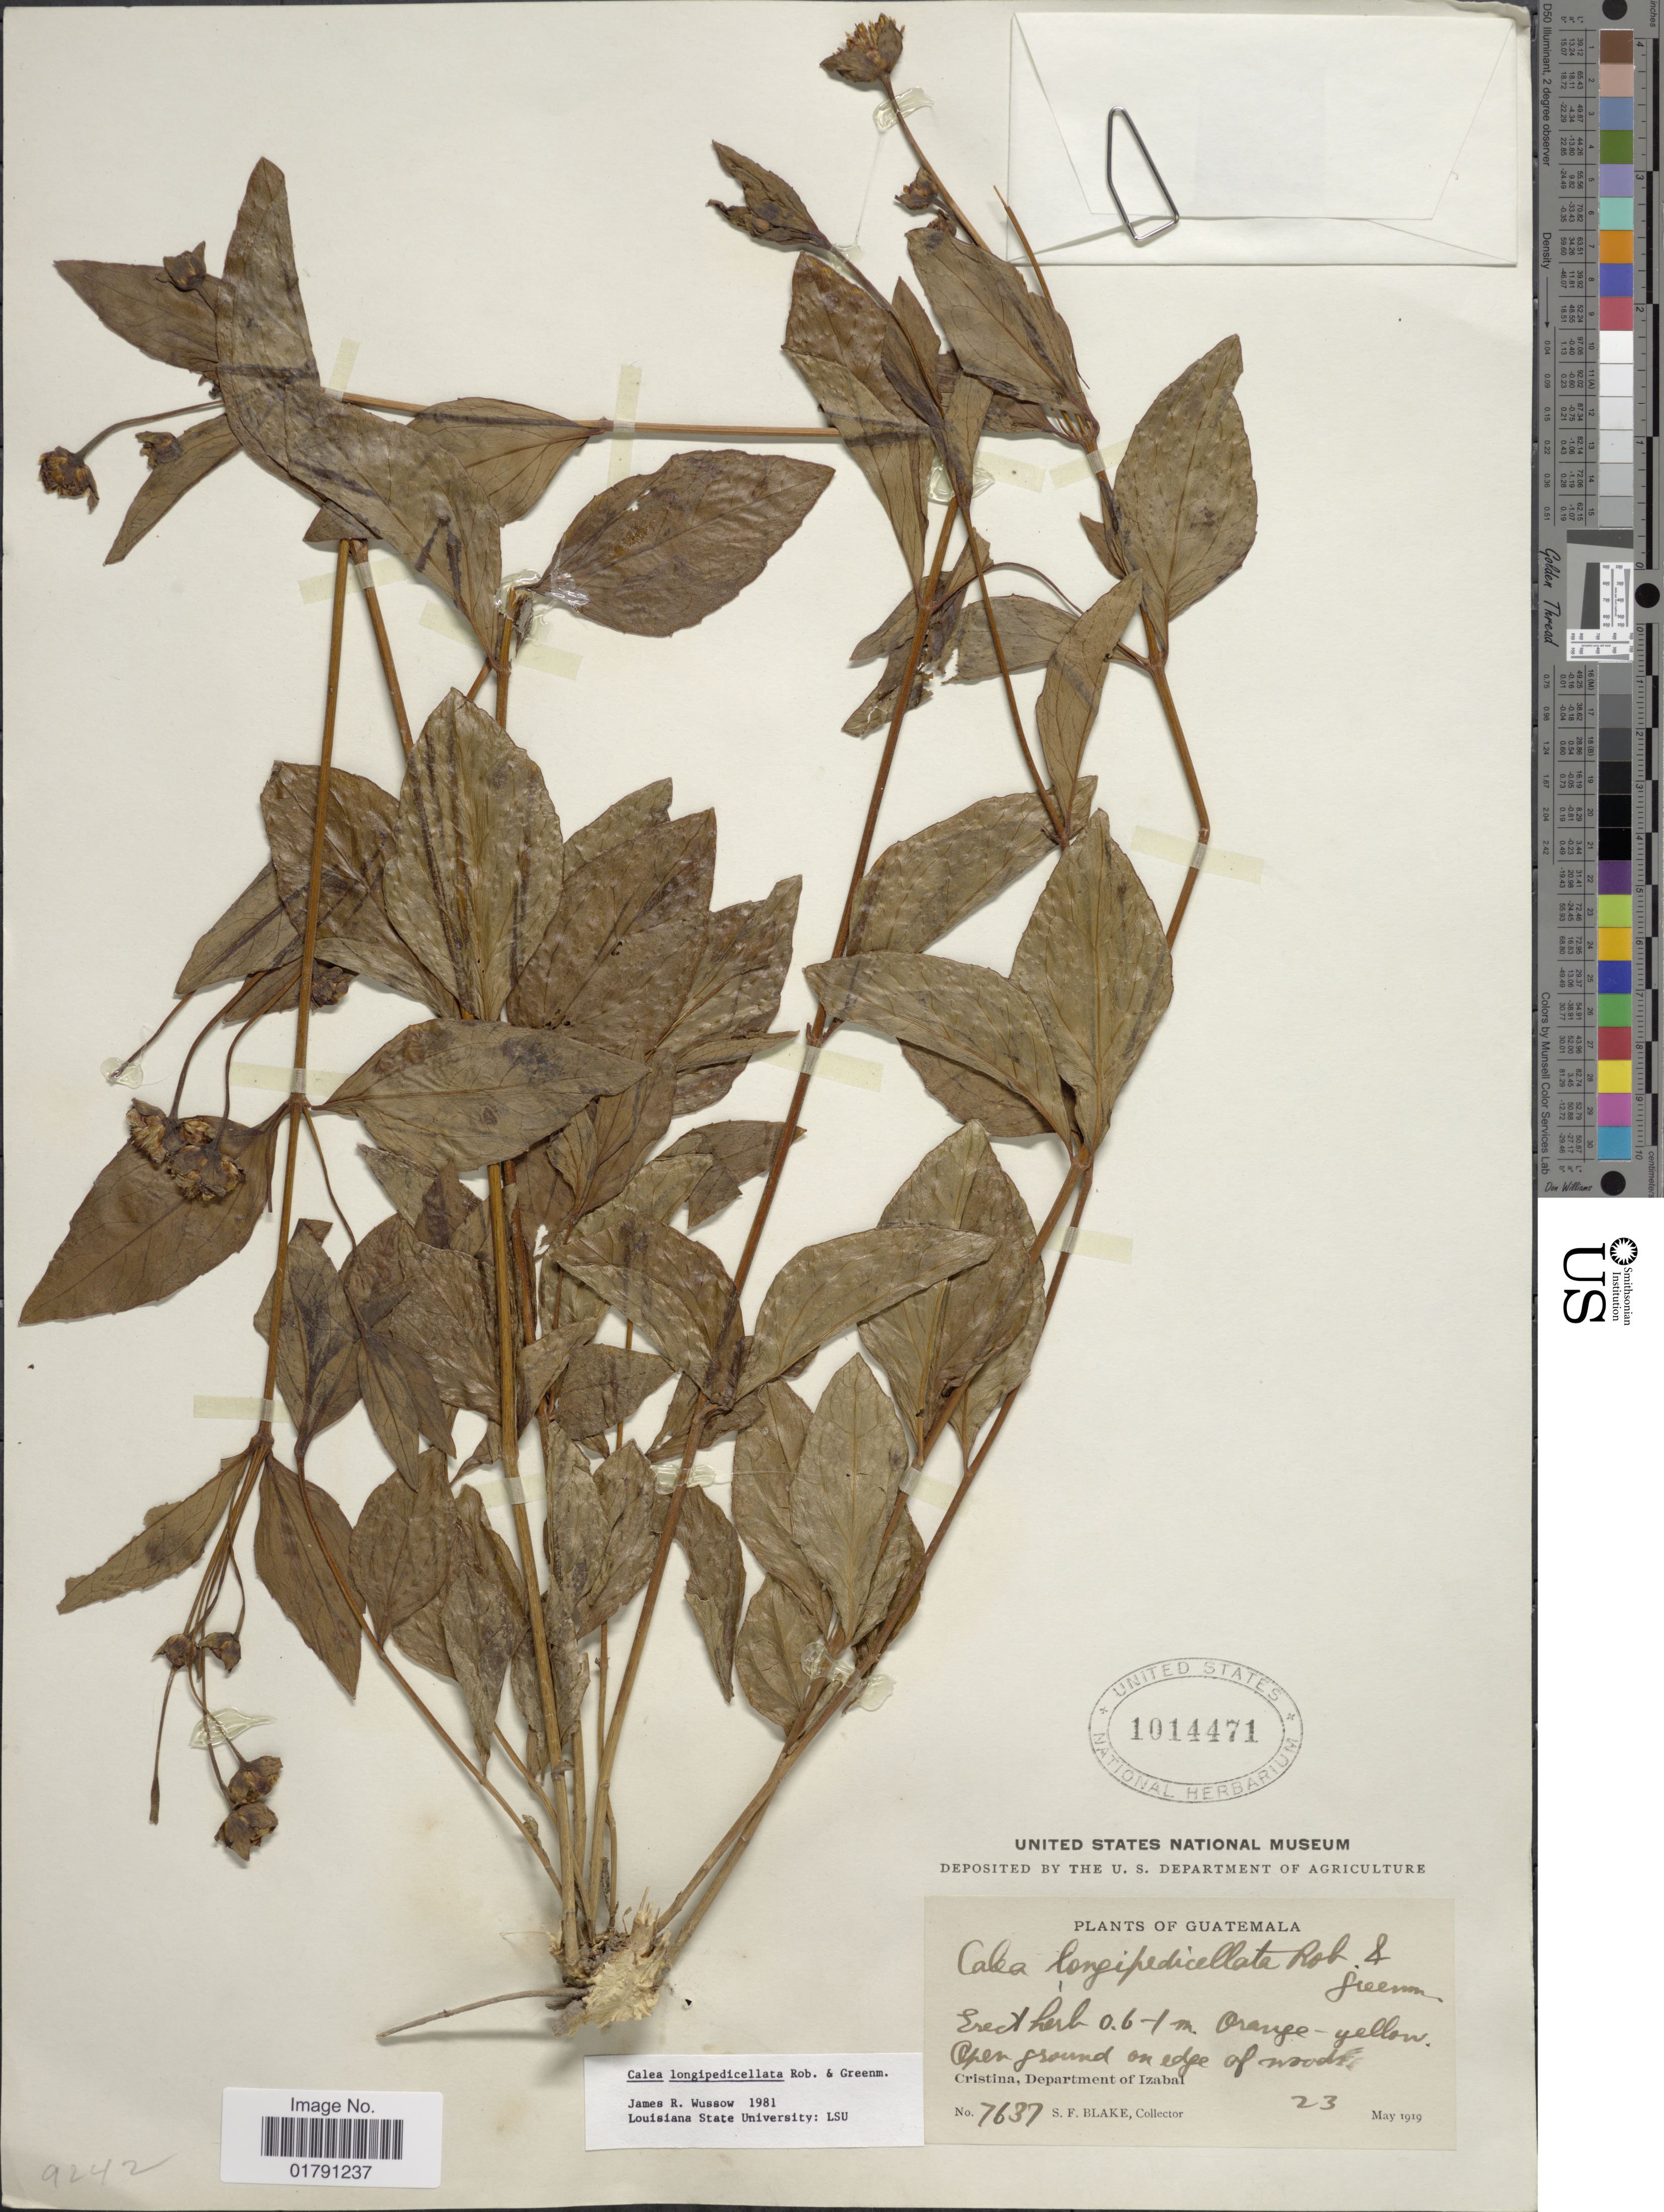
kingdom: Plantae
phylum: Tracheophyta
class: Magnoliopsida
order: Asterales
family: Asteraceae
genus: Calea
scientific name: Calea longipedicellata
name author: B.L. Rob. & Greenm.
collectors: S. Blake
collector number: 7637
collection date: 1919-05-23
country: Guatemala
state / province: Izabal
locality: Cristina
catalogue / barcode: US 1014471